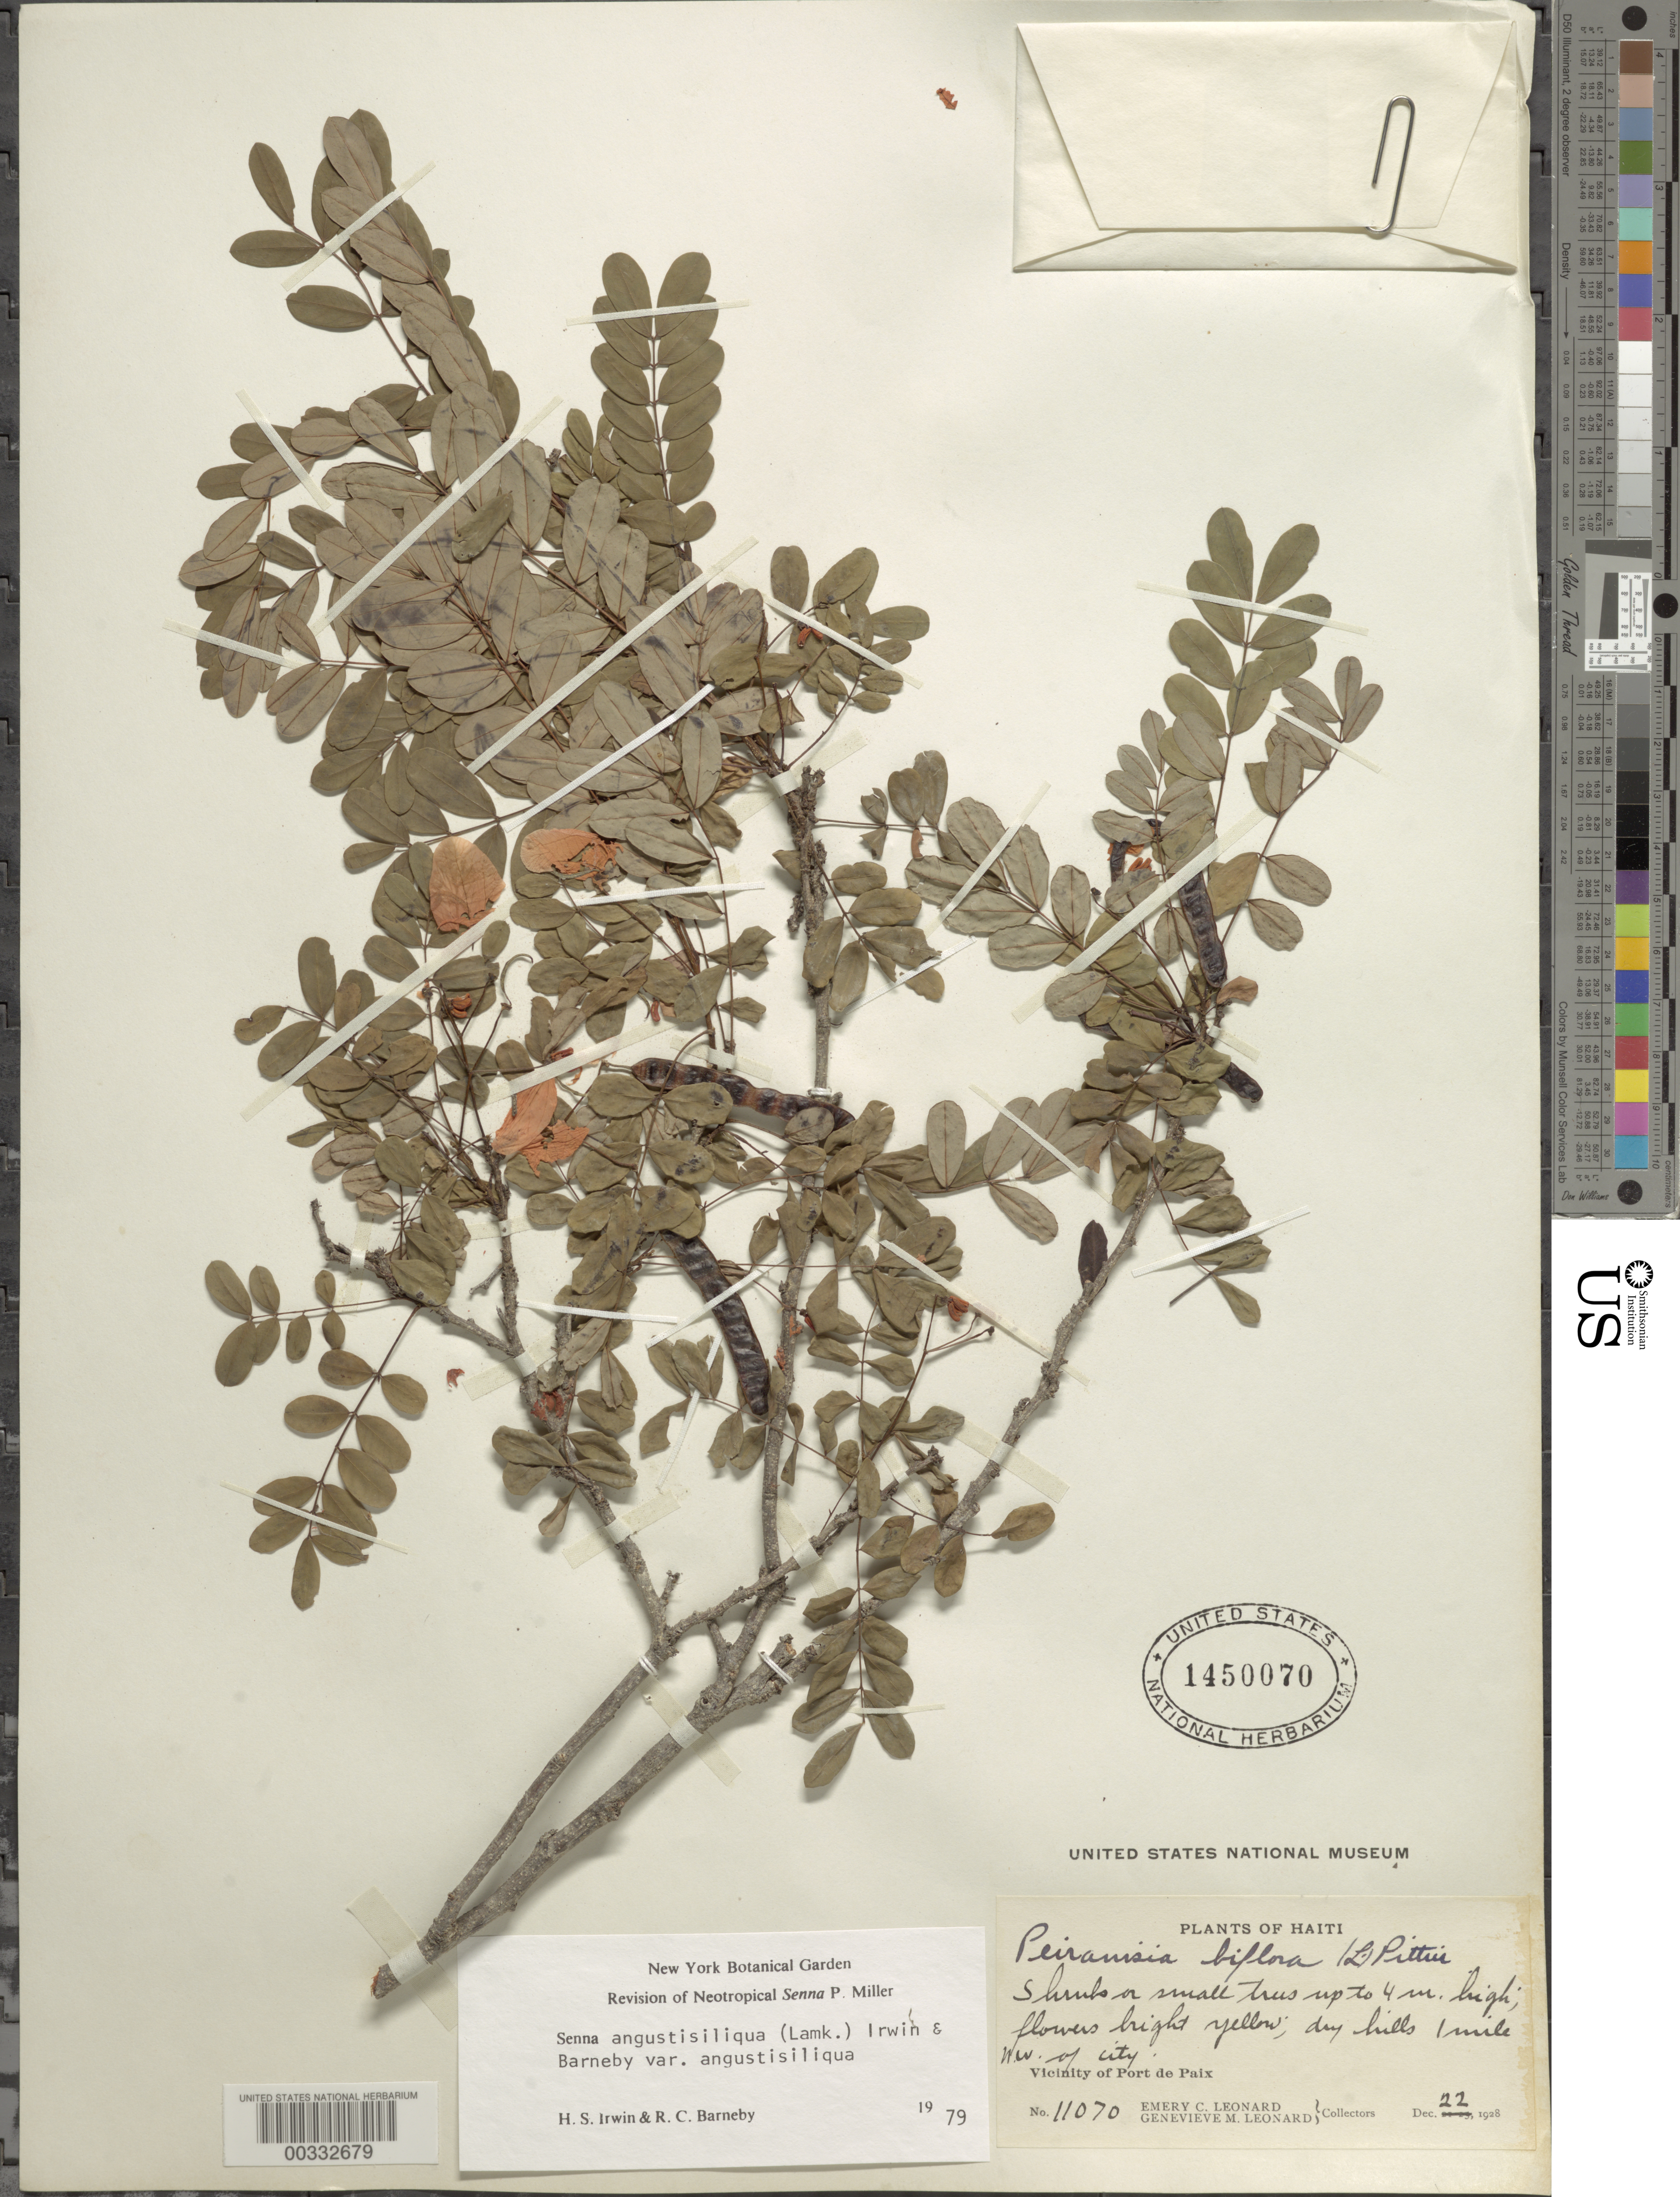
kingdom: Plantae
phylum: Tracheophyta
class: Magnoliopsida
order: Fabales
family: Fabaceae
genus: Senna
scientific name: Senna angustisiliqua var. angustisiliqua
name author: (Lam.) H.S. Irwin & Barneby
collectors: E. C. Leonard & G. M. Leonard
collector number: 11070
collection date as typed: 22 Dec 1928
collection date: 1928-12-22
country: Haiti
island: Hispaniola Island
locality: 1 mi nw of city; vicinity of port de paix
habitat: Dry hills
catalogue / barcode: US 1450070